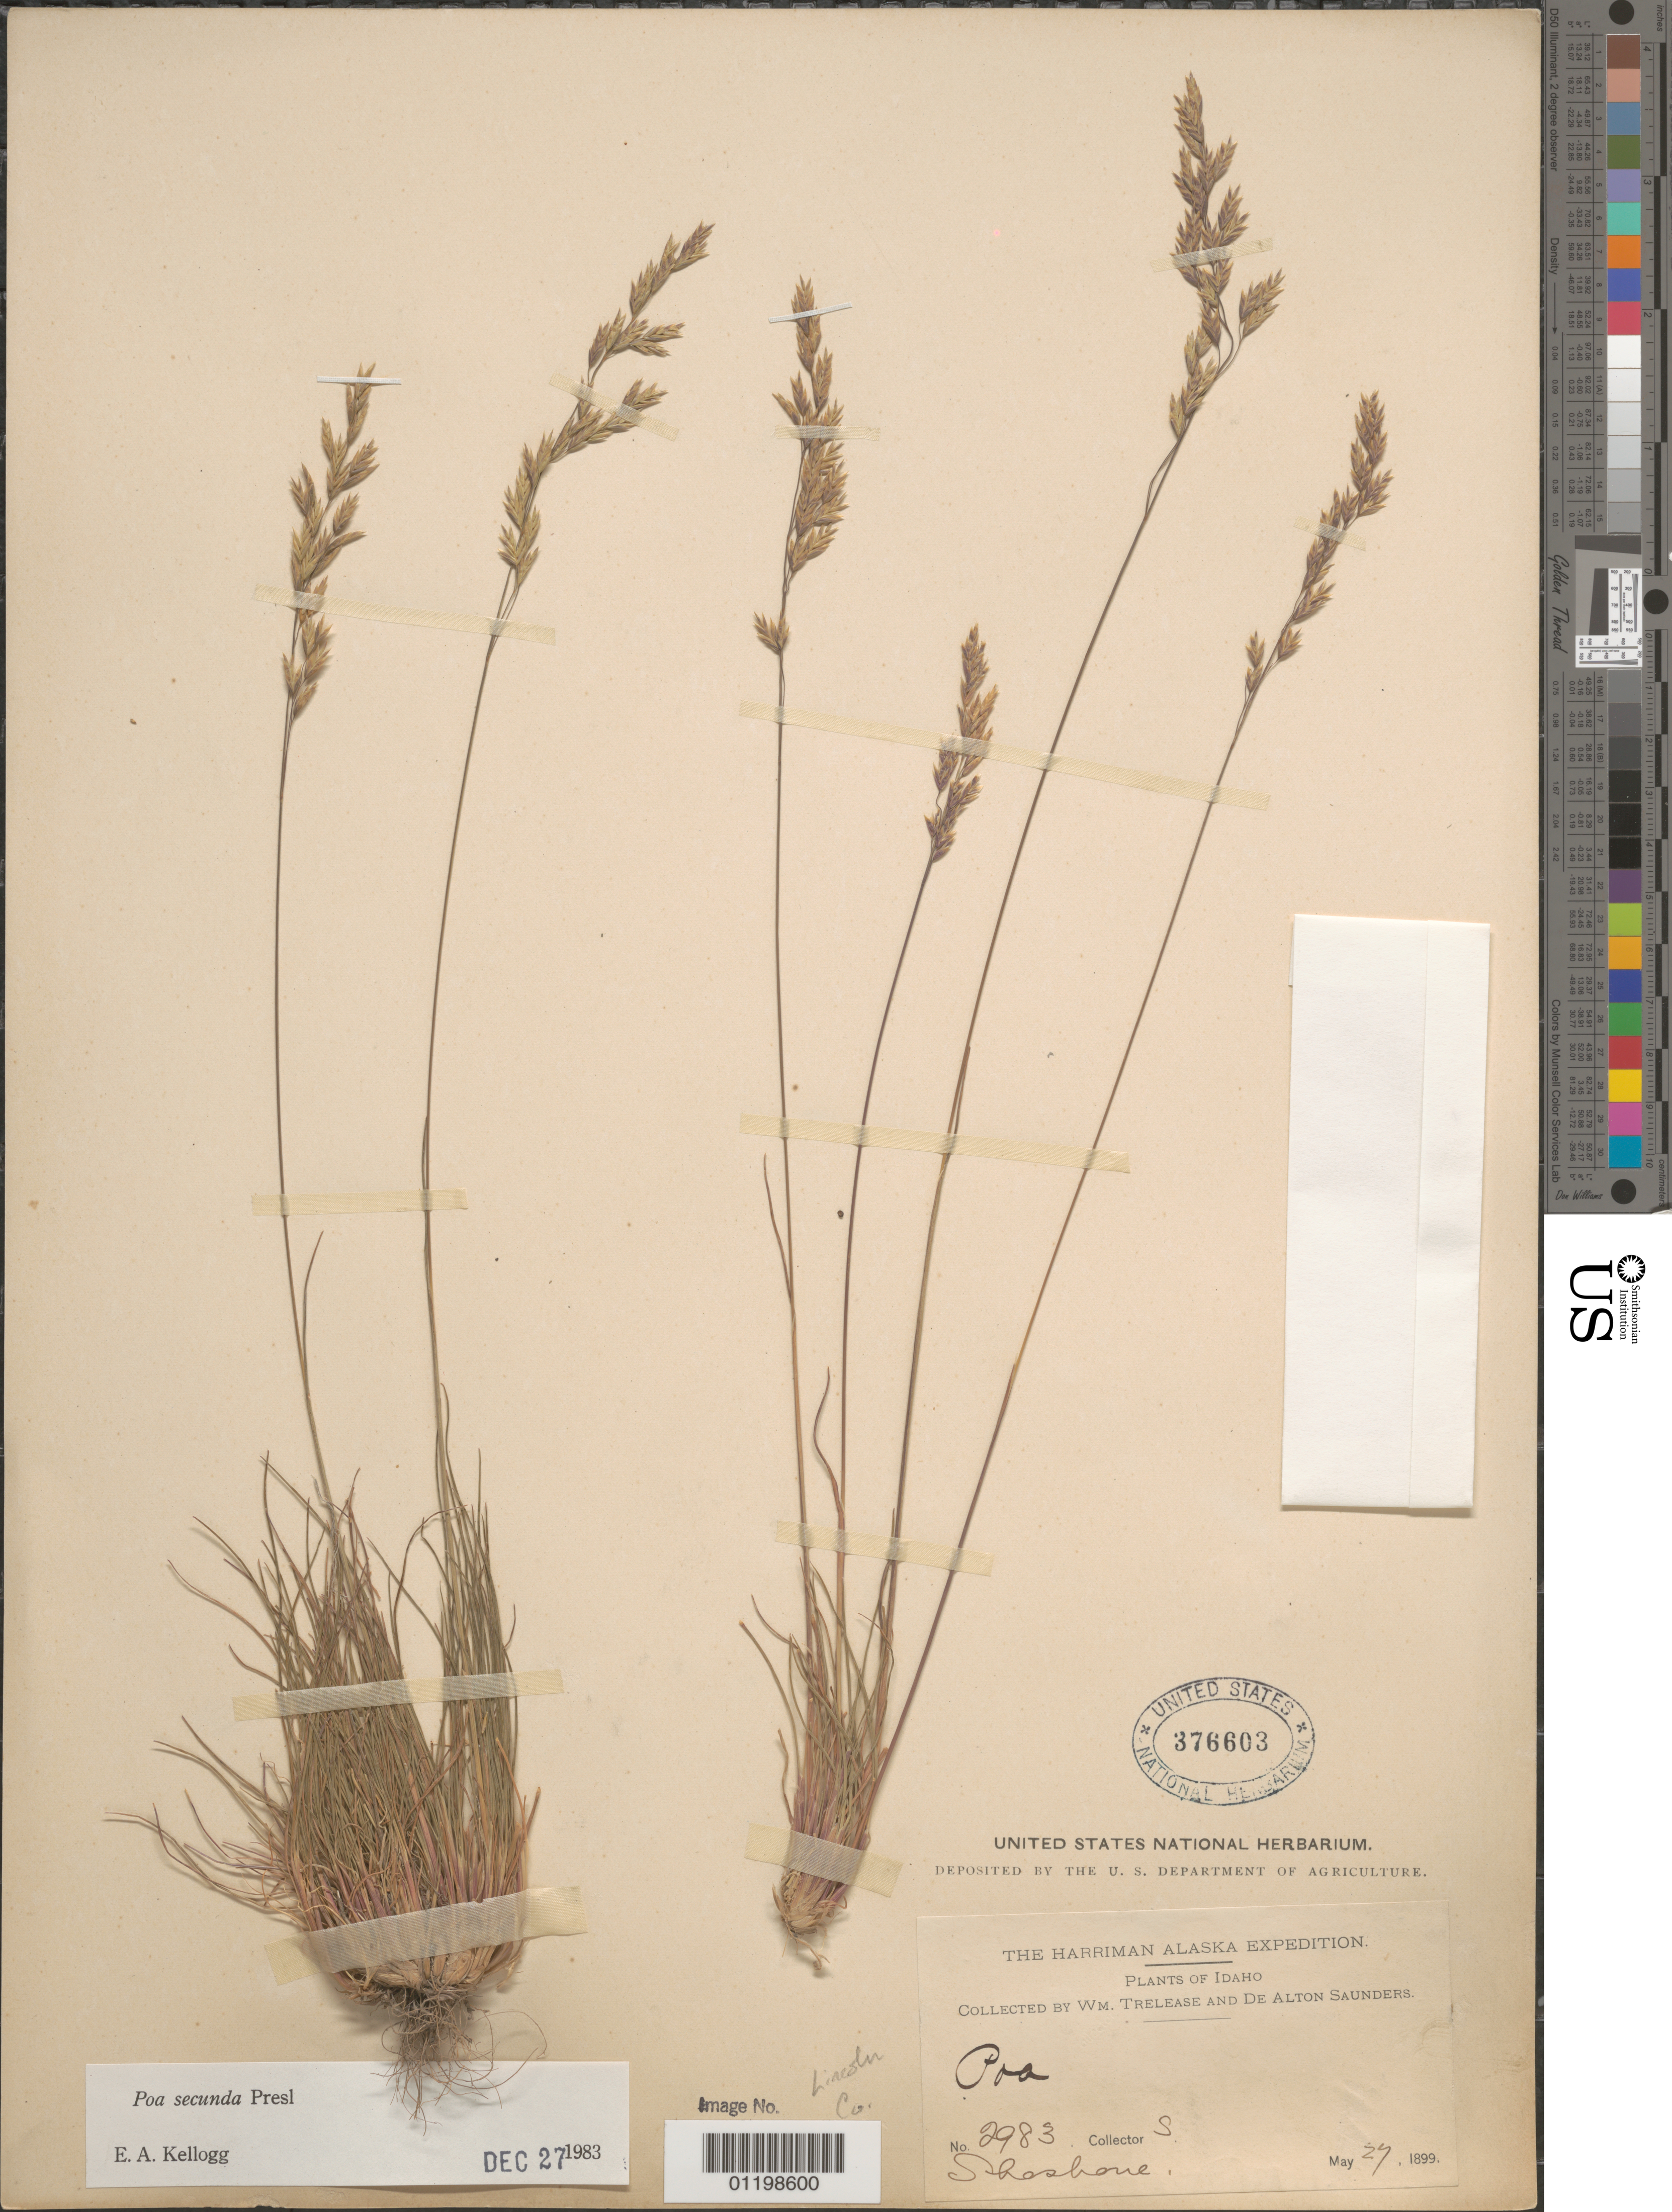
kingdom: Plantae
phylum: Tracheophyta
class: Liliopsida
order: Poales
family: Poaceae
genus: Poa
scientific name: Poa secunda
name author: J. Presl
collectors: W. Trelease & D. Saunders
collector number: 2983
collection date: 1899-05-27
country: United States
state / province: Idaho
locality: Shoshone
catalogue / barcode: US 376603